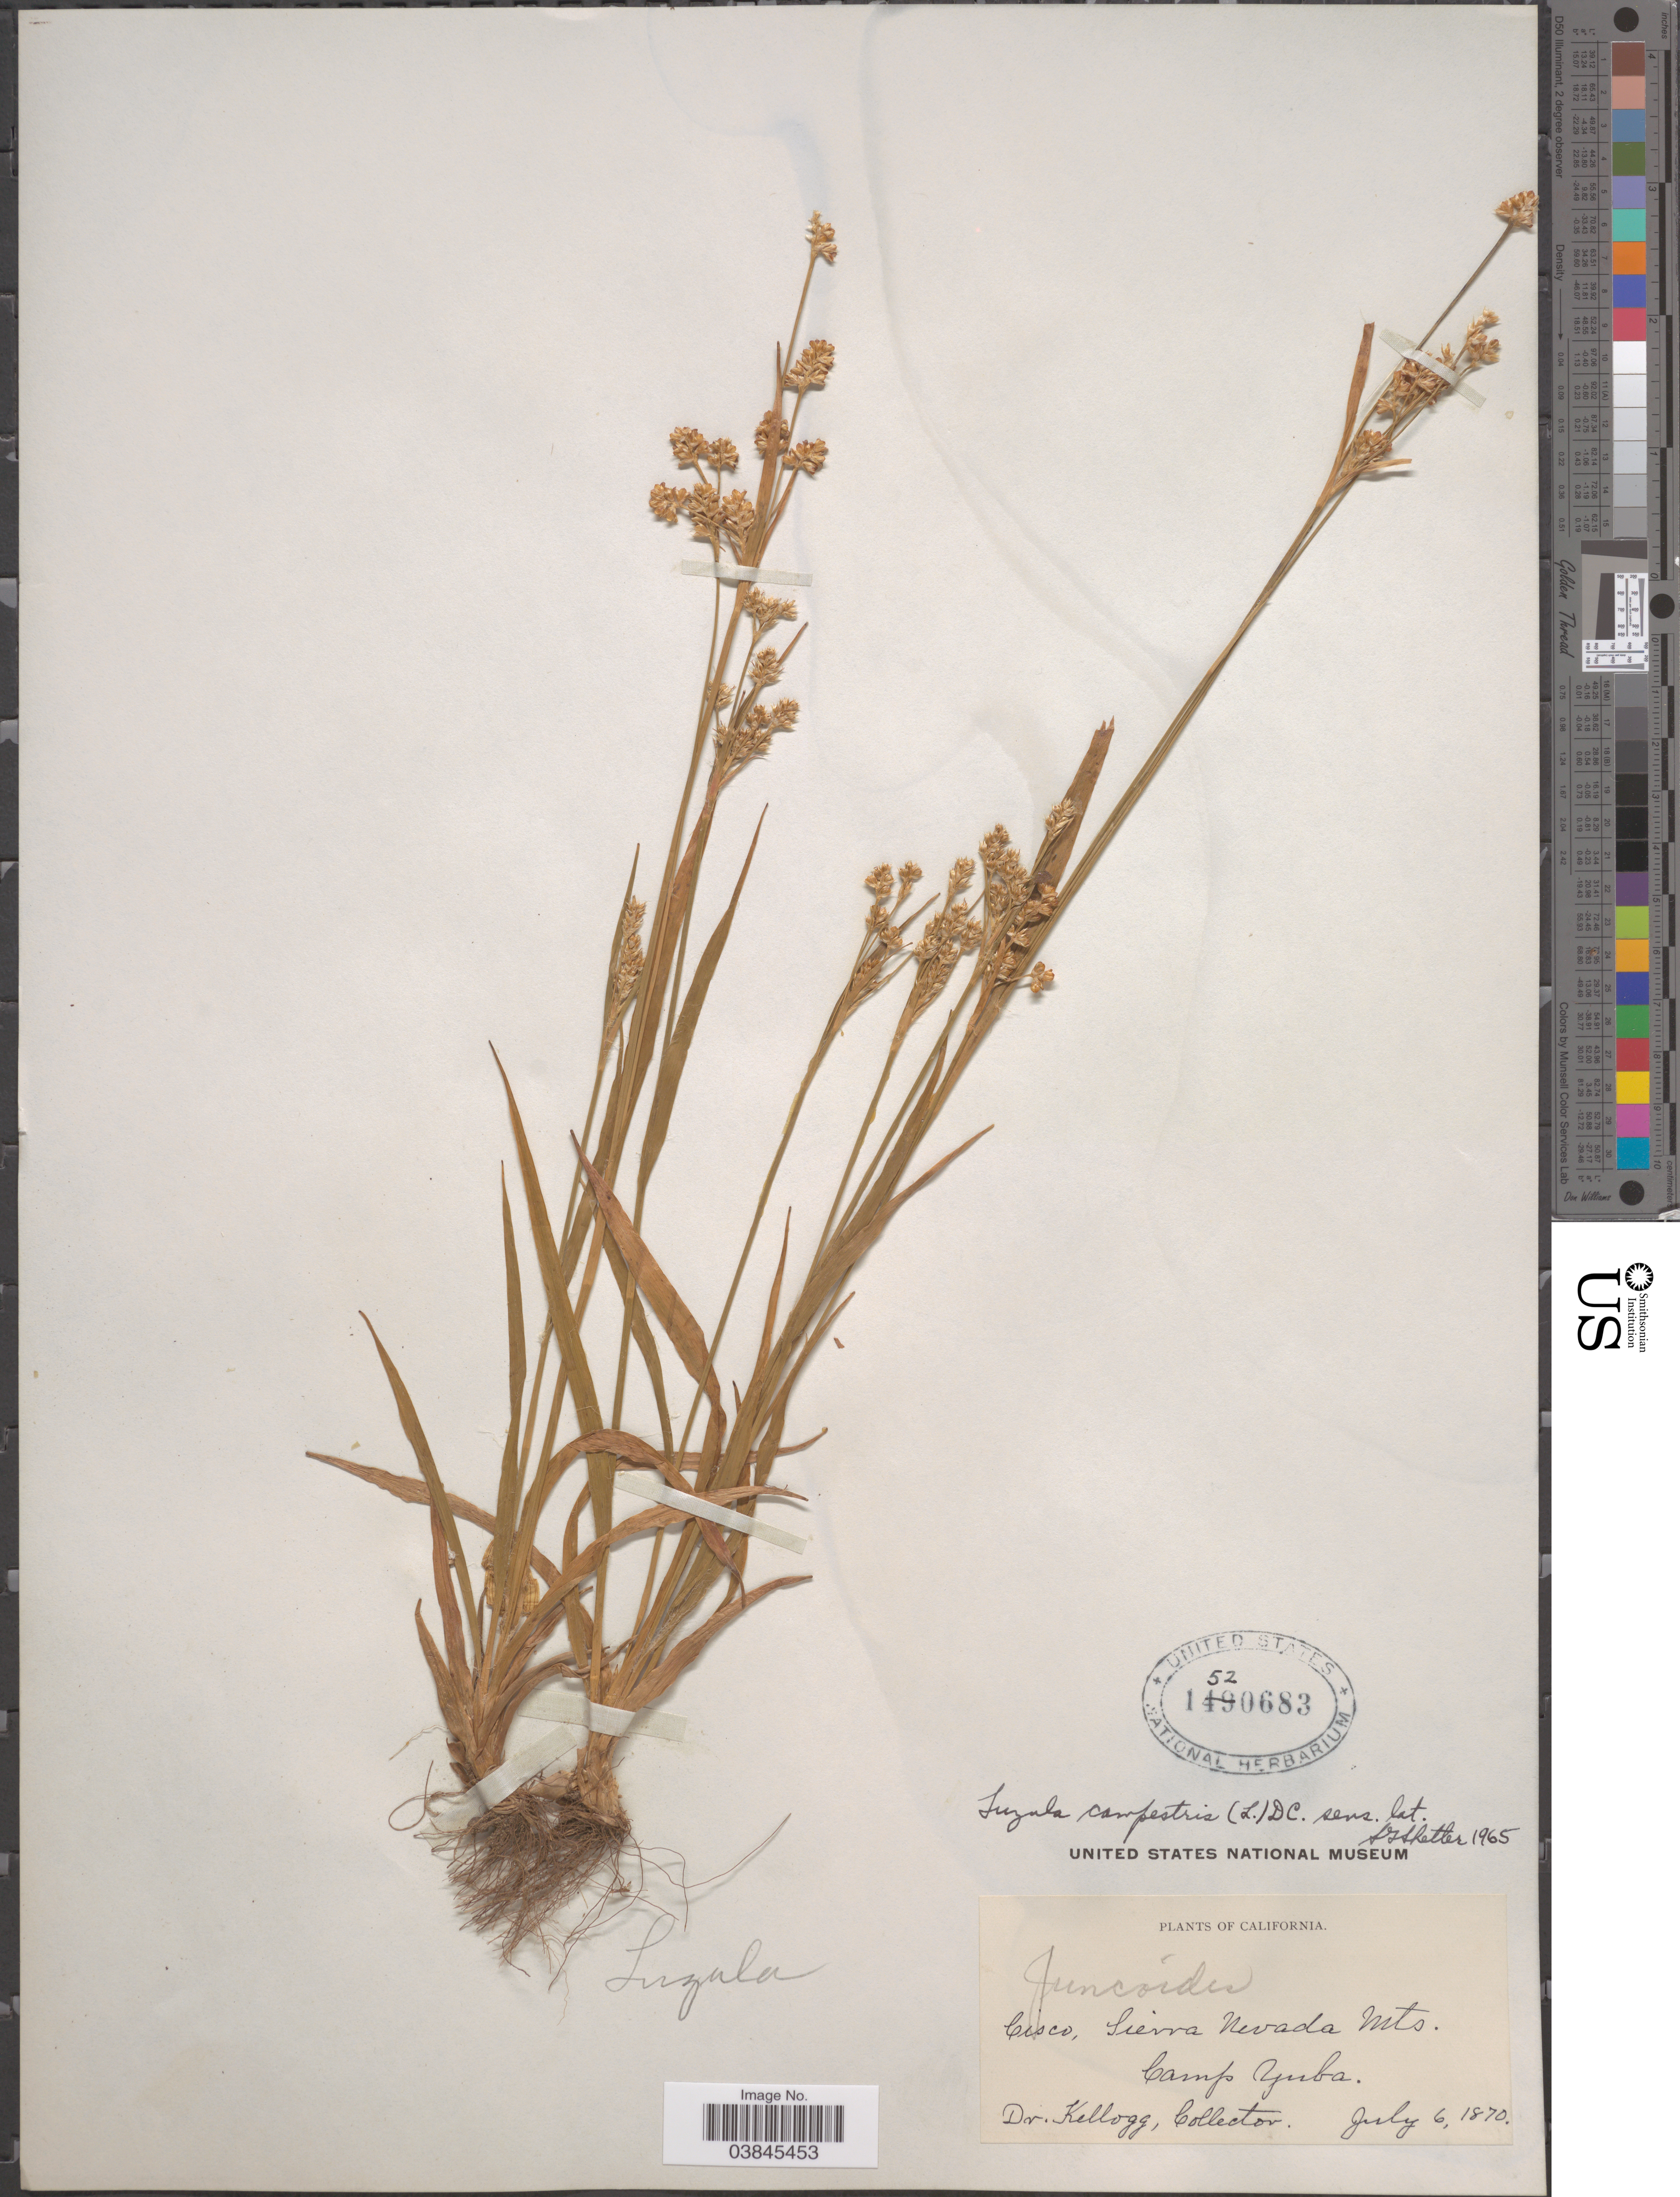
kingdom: Plantae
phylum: Tracheophyta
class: Liliopsida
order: Poales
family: Juncaceae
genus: Luzula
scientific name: Luzula campestris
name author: (L.) DC.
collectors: -- Kellogg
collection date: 1870-07-06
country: United States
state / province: California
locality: Cisco, Sierra Nevada Mts. Camp Yuba.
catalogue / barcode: US 1520683